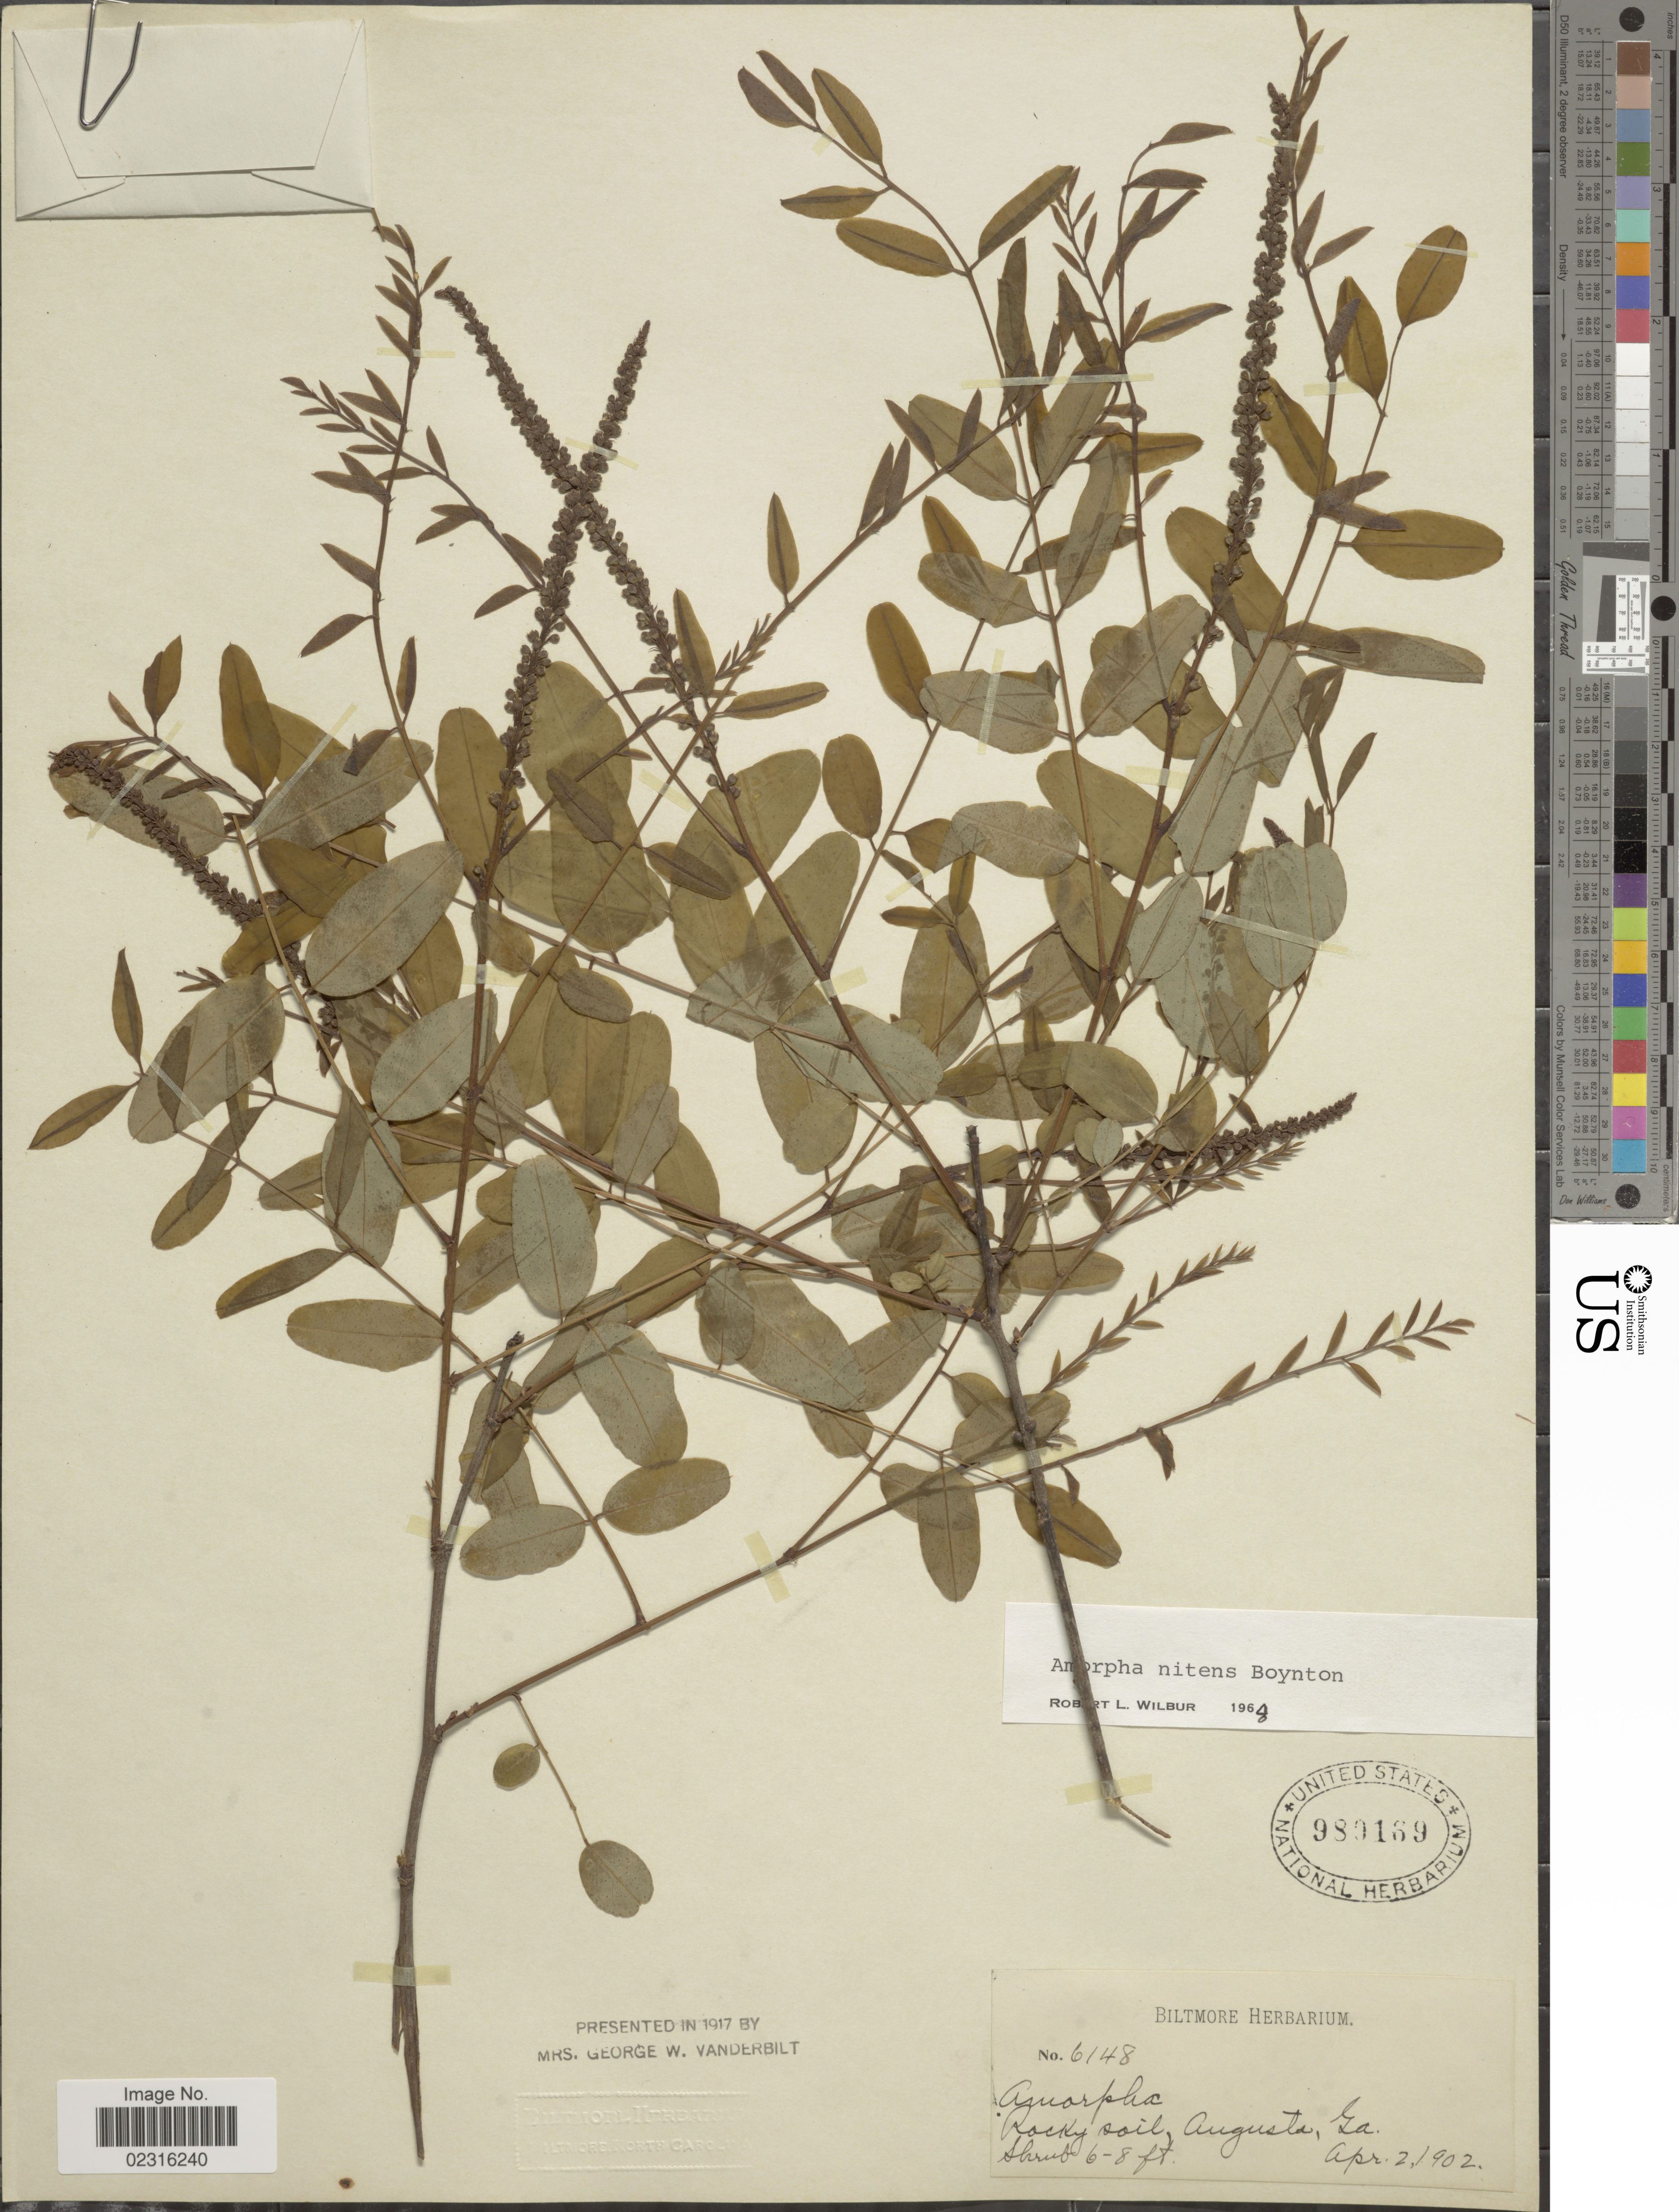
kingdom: Plantae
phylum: Tracheophyta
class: Magnoliopsida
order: Fabales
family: Fabaceae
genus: Amorpha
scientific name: Amorpha nitens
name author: F.E. Boynton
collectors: ex herb. Biltmore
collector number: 6148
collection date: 1902-04-02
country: United States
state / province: Georgia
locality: Rocky soil, Augusta.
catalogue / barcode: US 980169